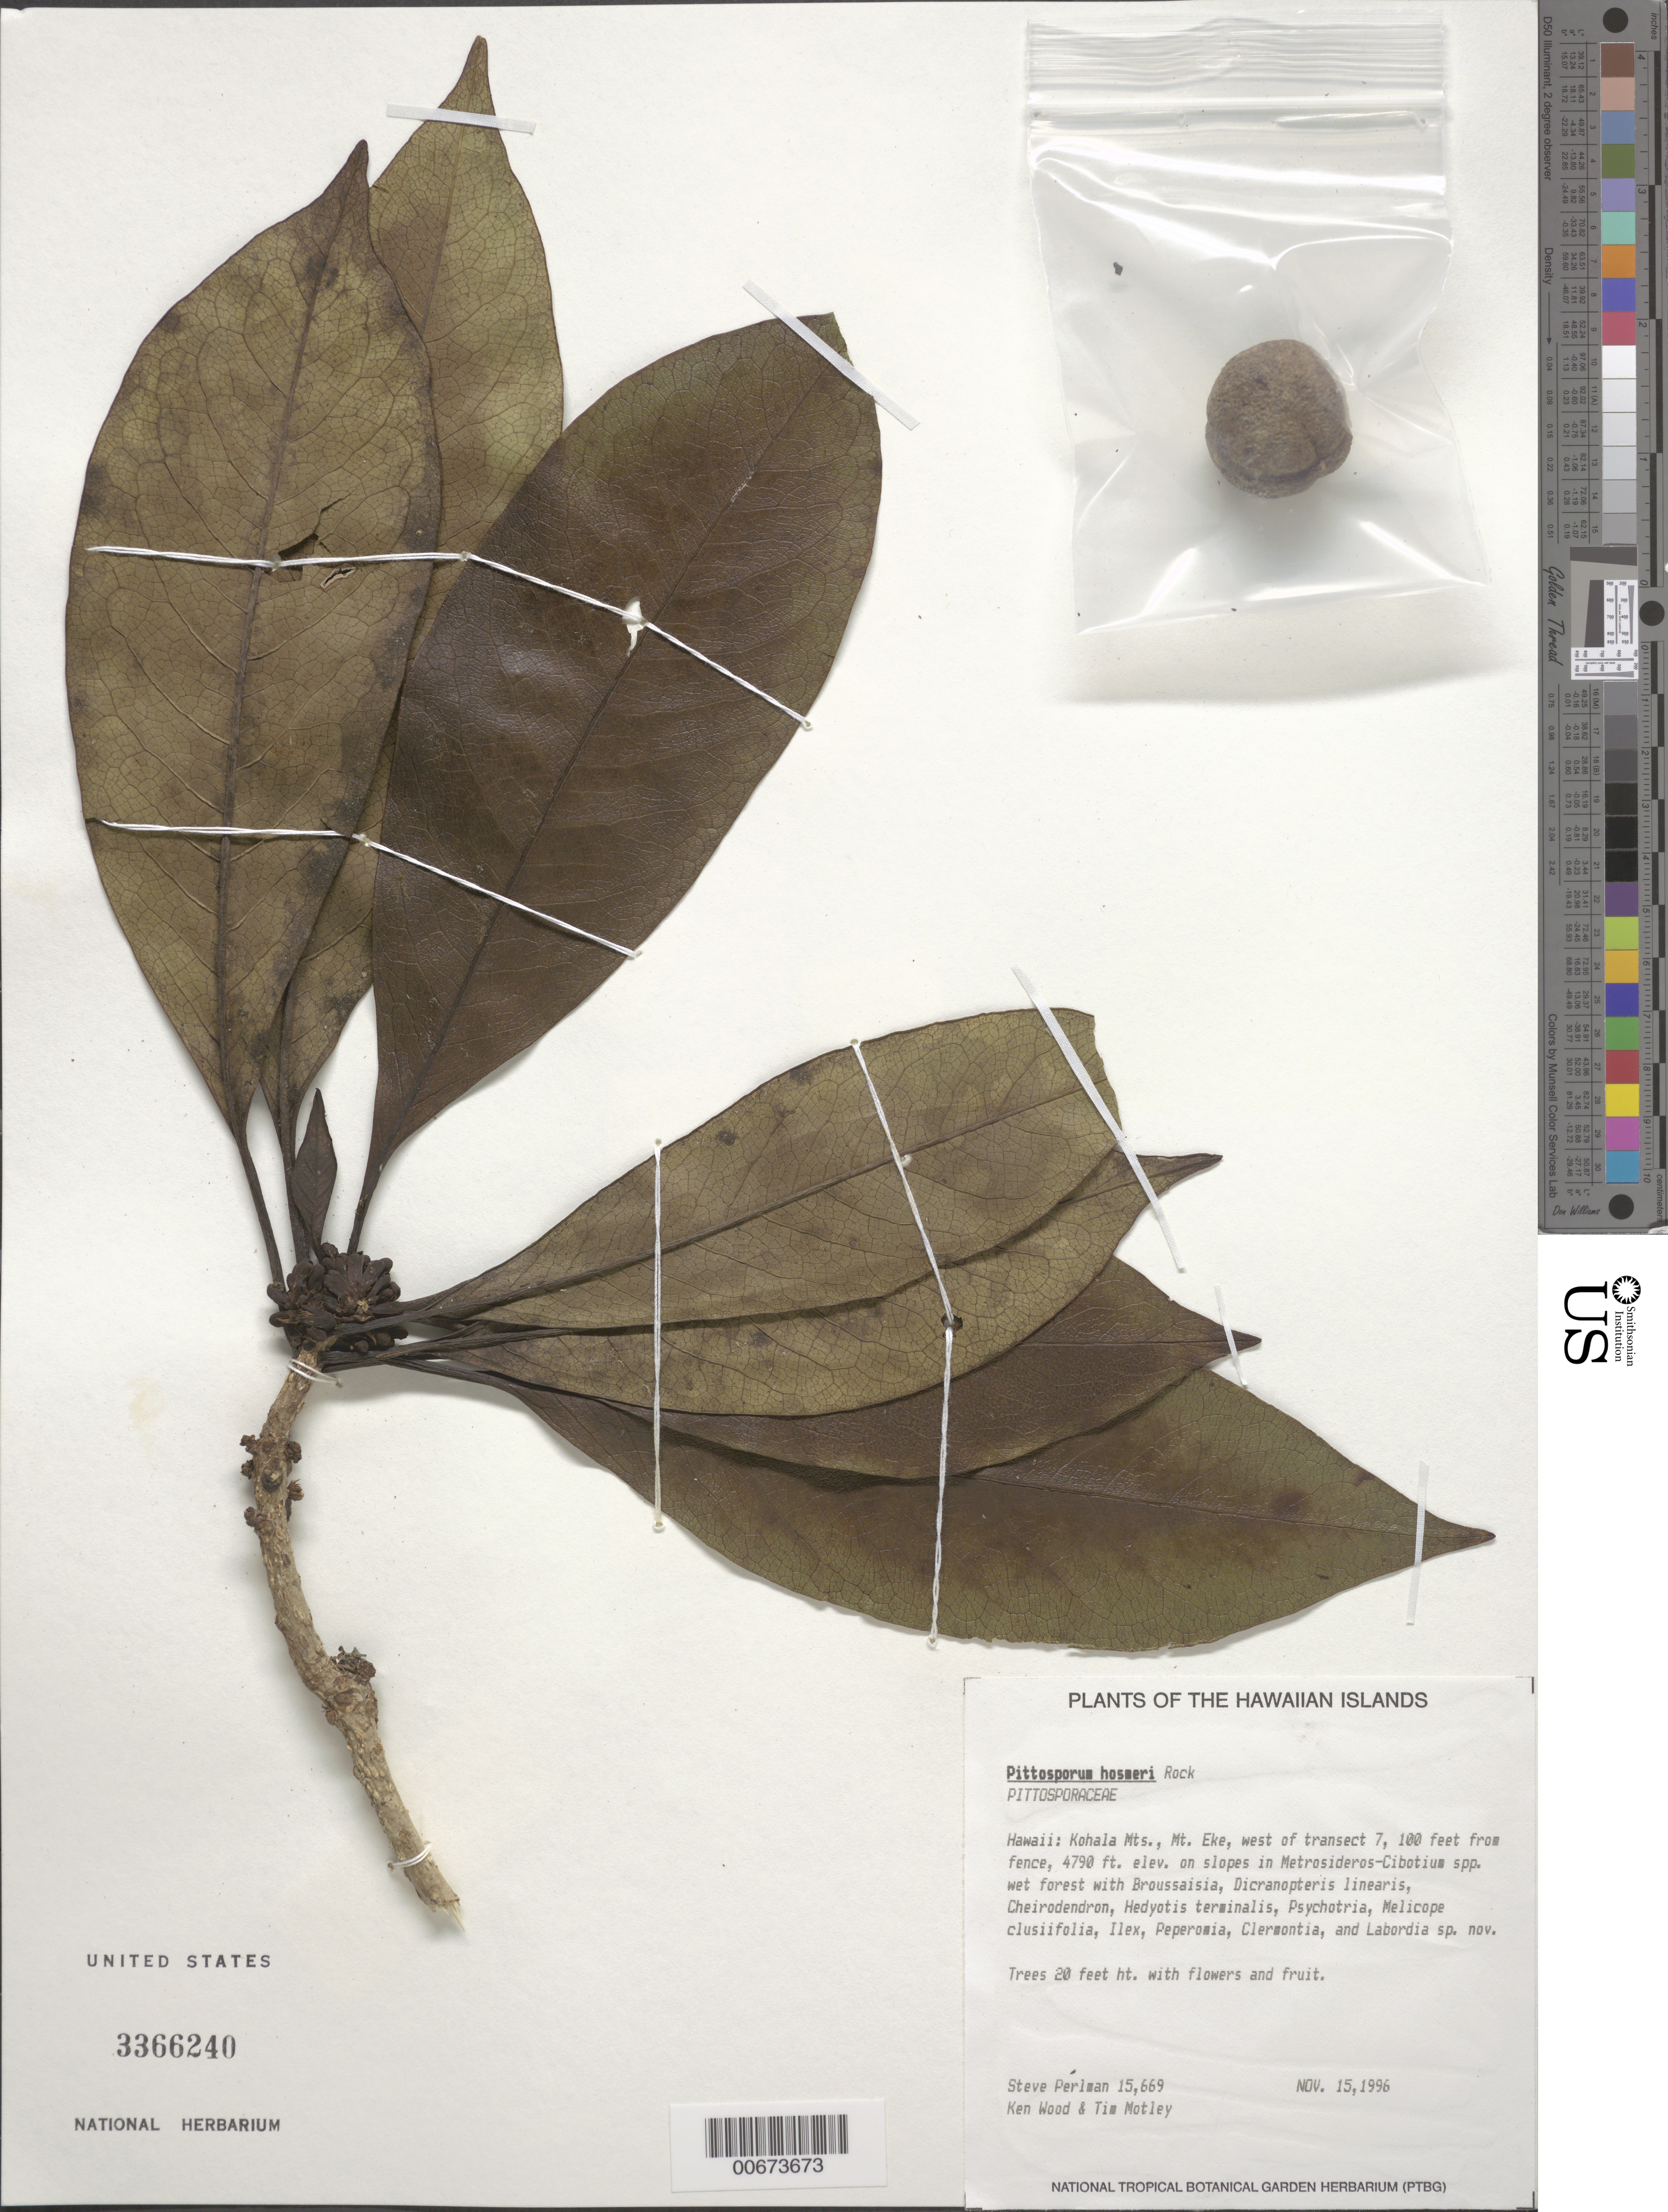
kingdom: Plantae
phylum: Tracheophyta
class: Magnoliopsida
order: Apiales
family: Pittosporaceae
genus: Pittosporum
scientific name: Pittosporum hosmeri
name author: Rock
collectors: S. P. Perlman & K. Wood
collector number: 15669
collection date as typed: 15 Nov 1996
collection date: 1996-11-15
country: United States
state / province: Hawaii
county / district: Hawaii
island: Hawaii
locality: Kohala Mts., Mt. Eke, west of transect 7, 100 feet from fence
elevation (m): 1460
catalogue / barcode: US 3366240